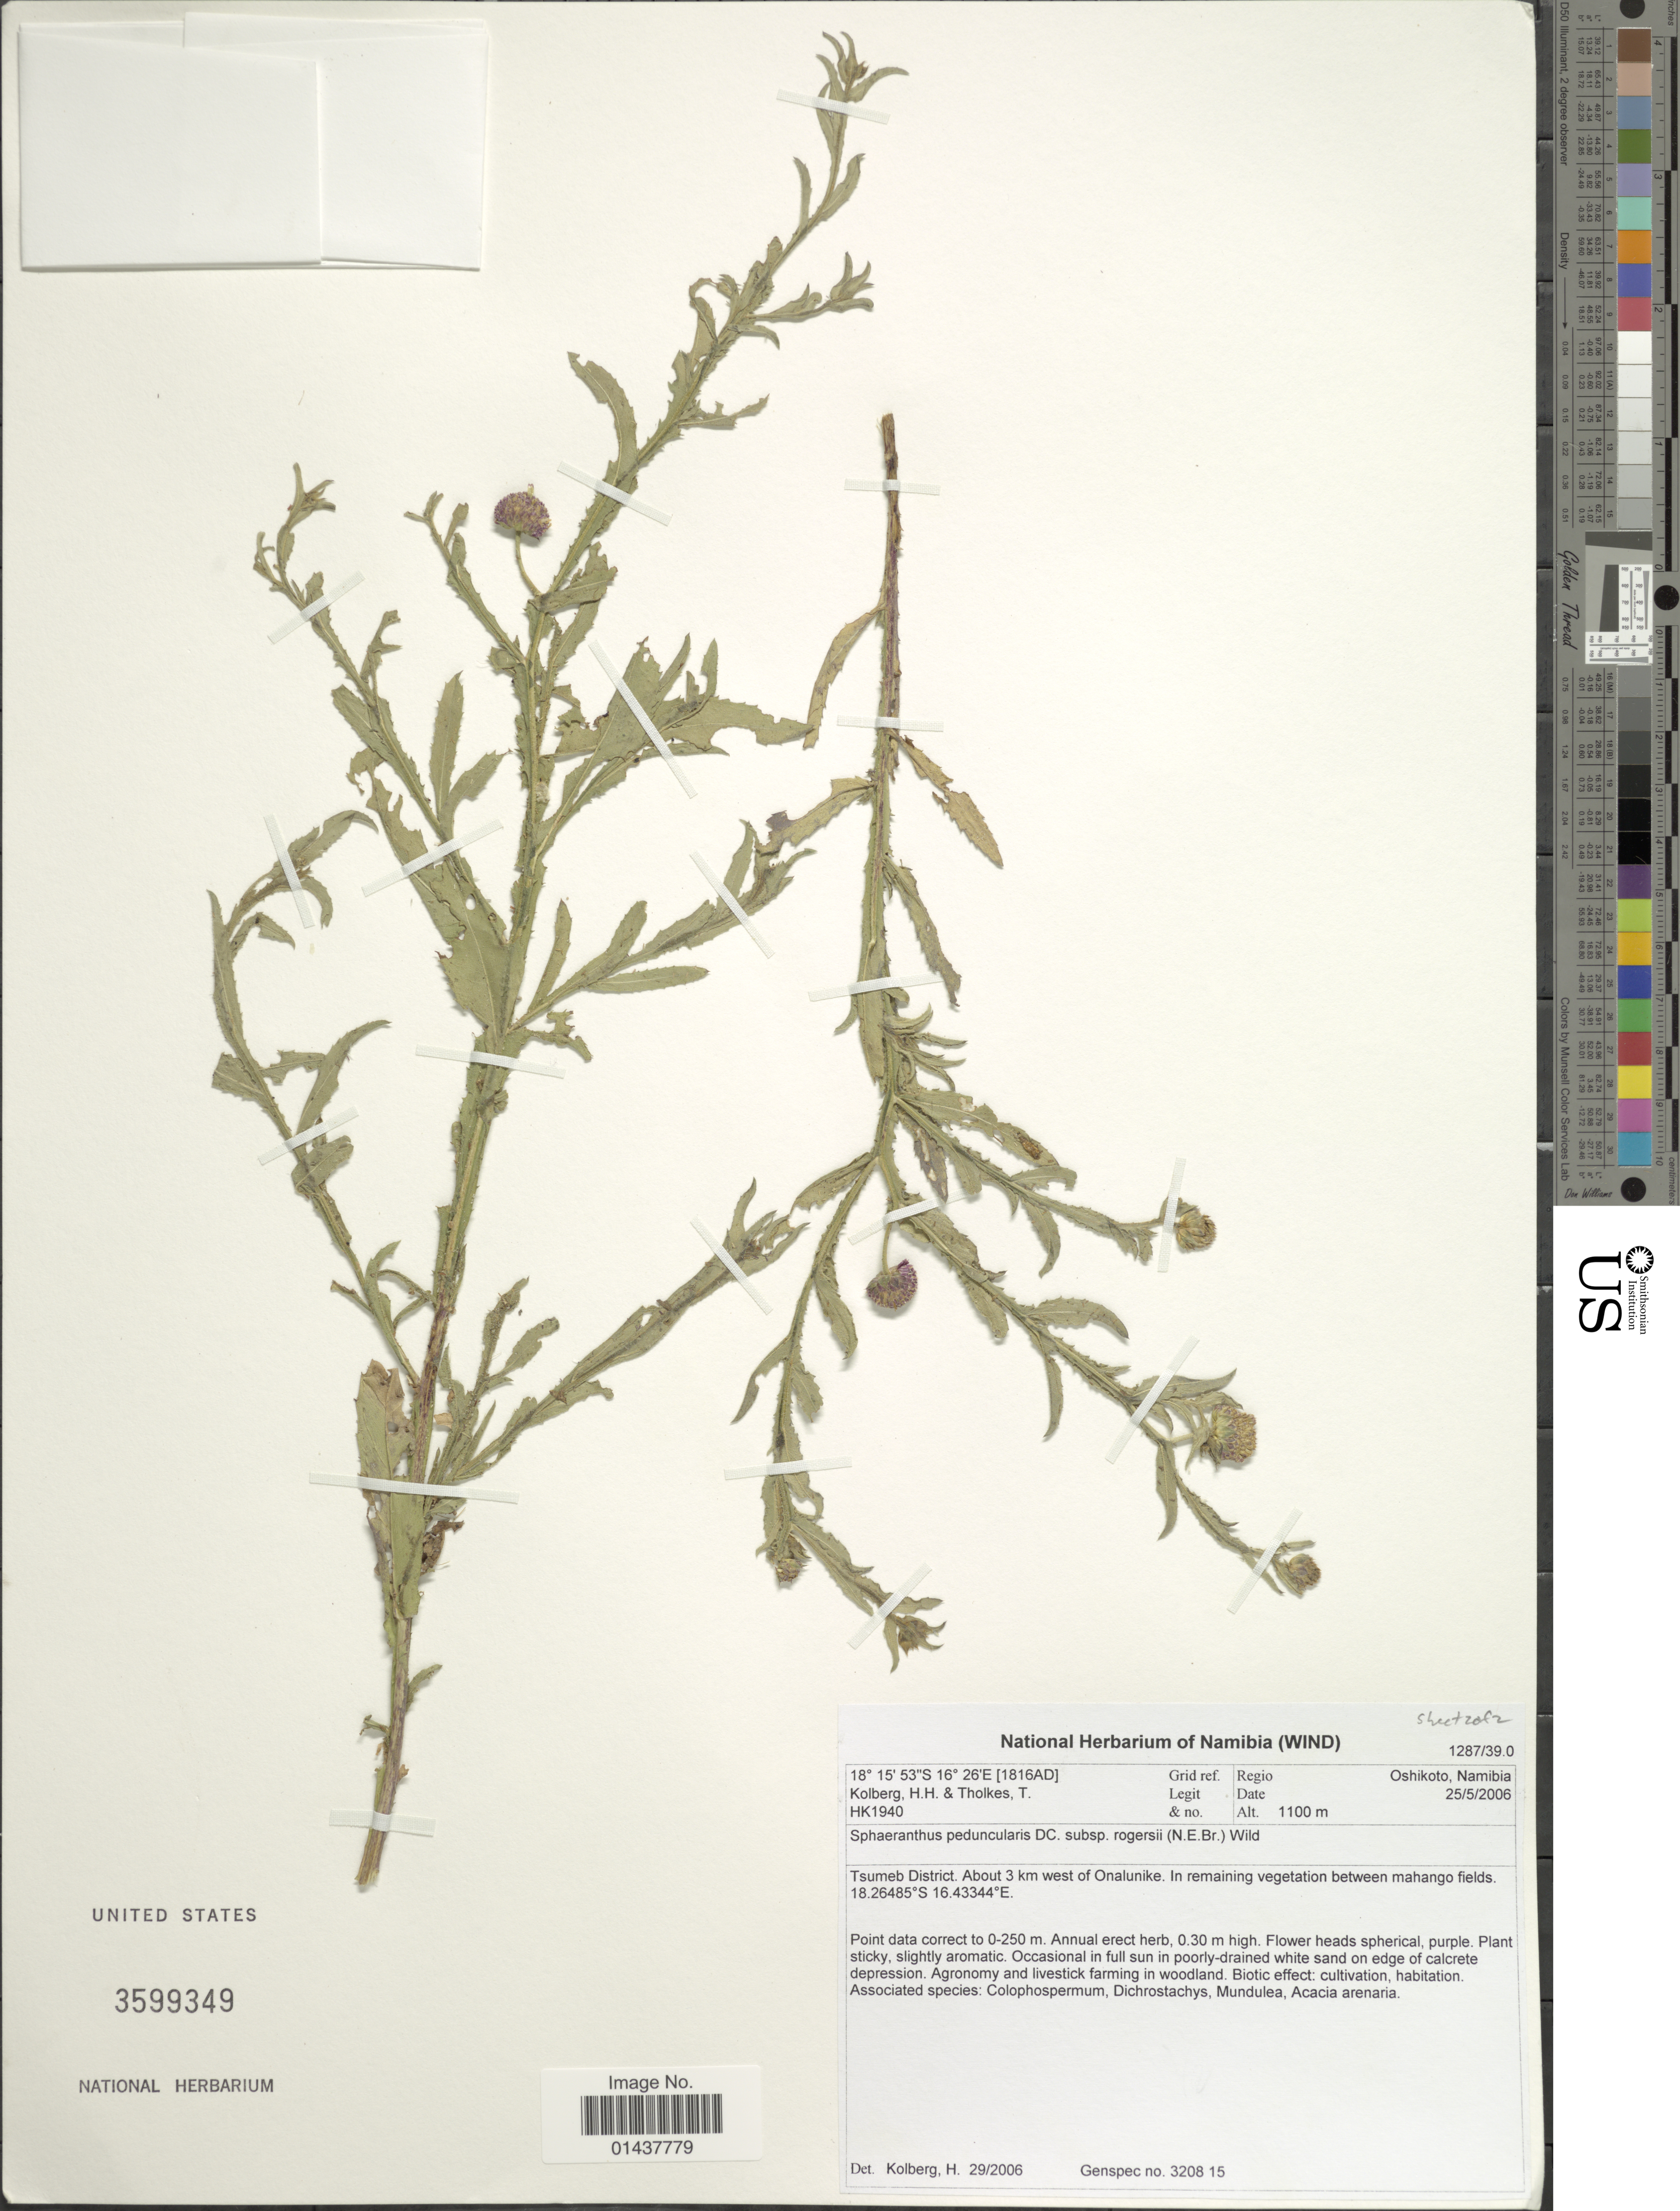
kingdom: Plantae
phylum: Tracheophyta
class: Magnoliopsida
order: Asterales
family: Asteraceae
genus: Sphaeranthus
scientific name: Sphaeranthus peduncularis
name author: DC.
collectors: H. H. Kolberg & T. Tholkes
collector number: HK1940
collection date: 2006-05-25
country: Namibia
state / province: Oshikoto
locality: Tsumeb District. About 3 km west of Onalunike. In remaining vegetation between mahango fields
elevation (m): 1100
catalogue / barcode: US 3599349